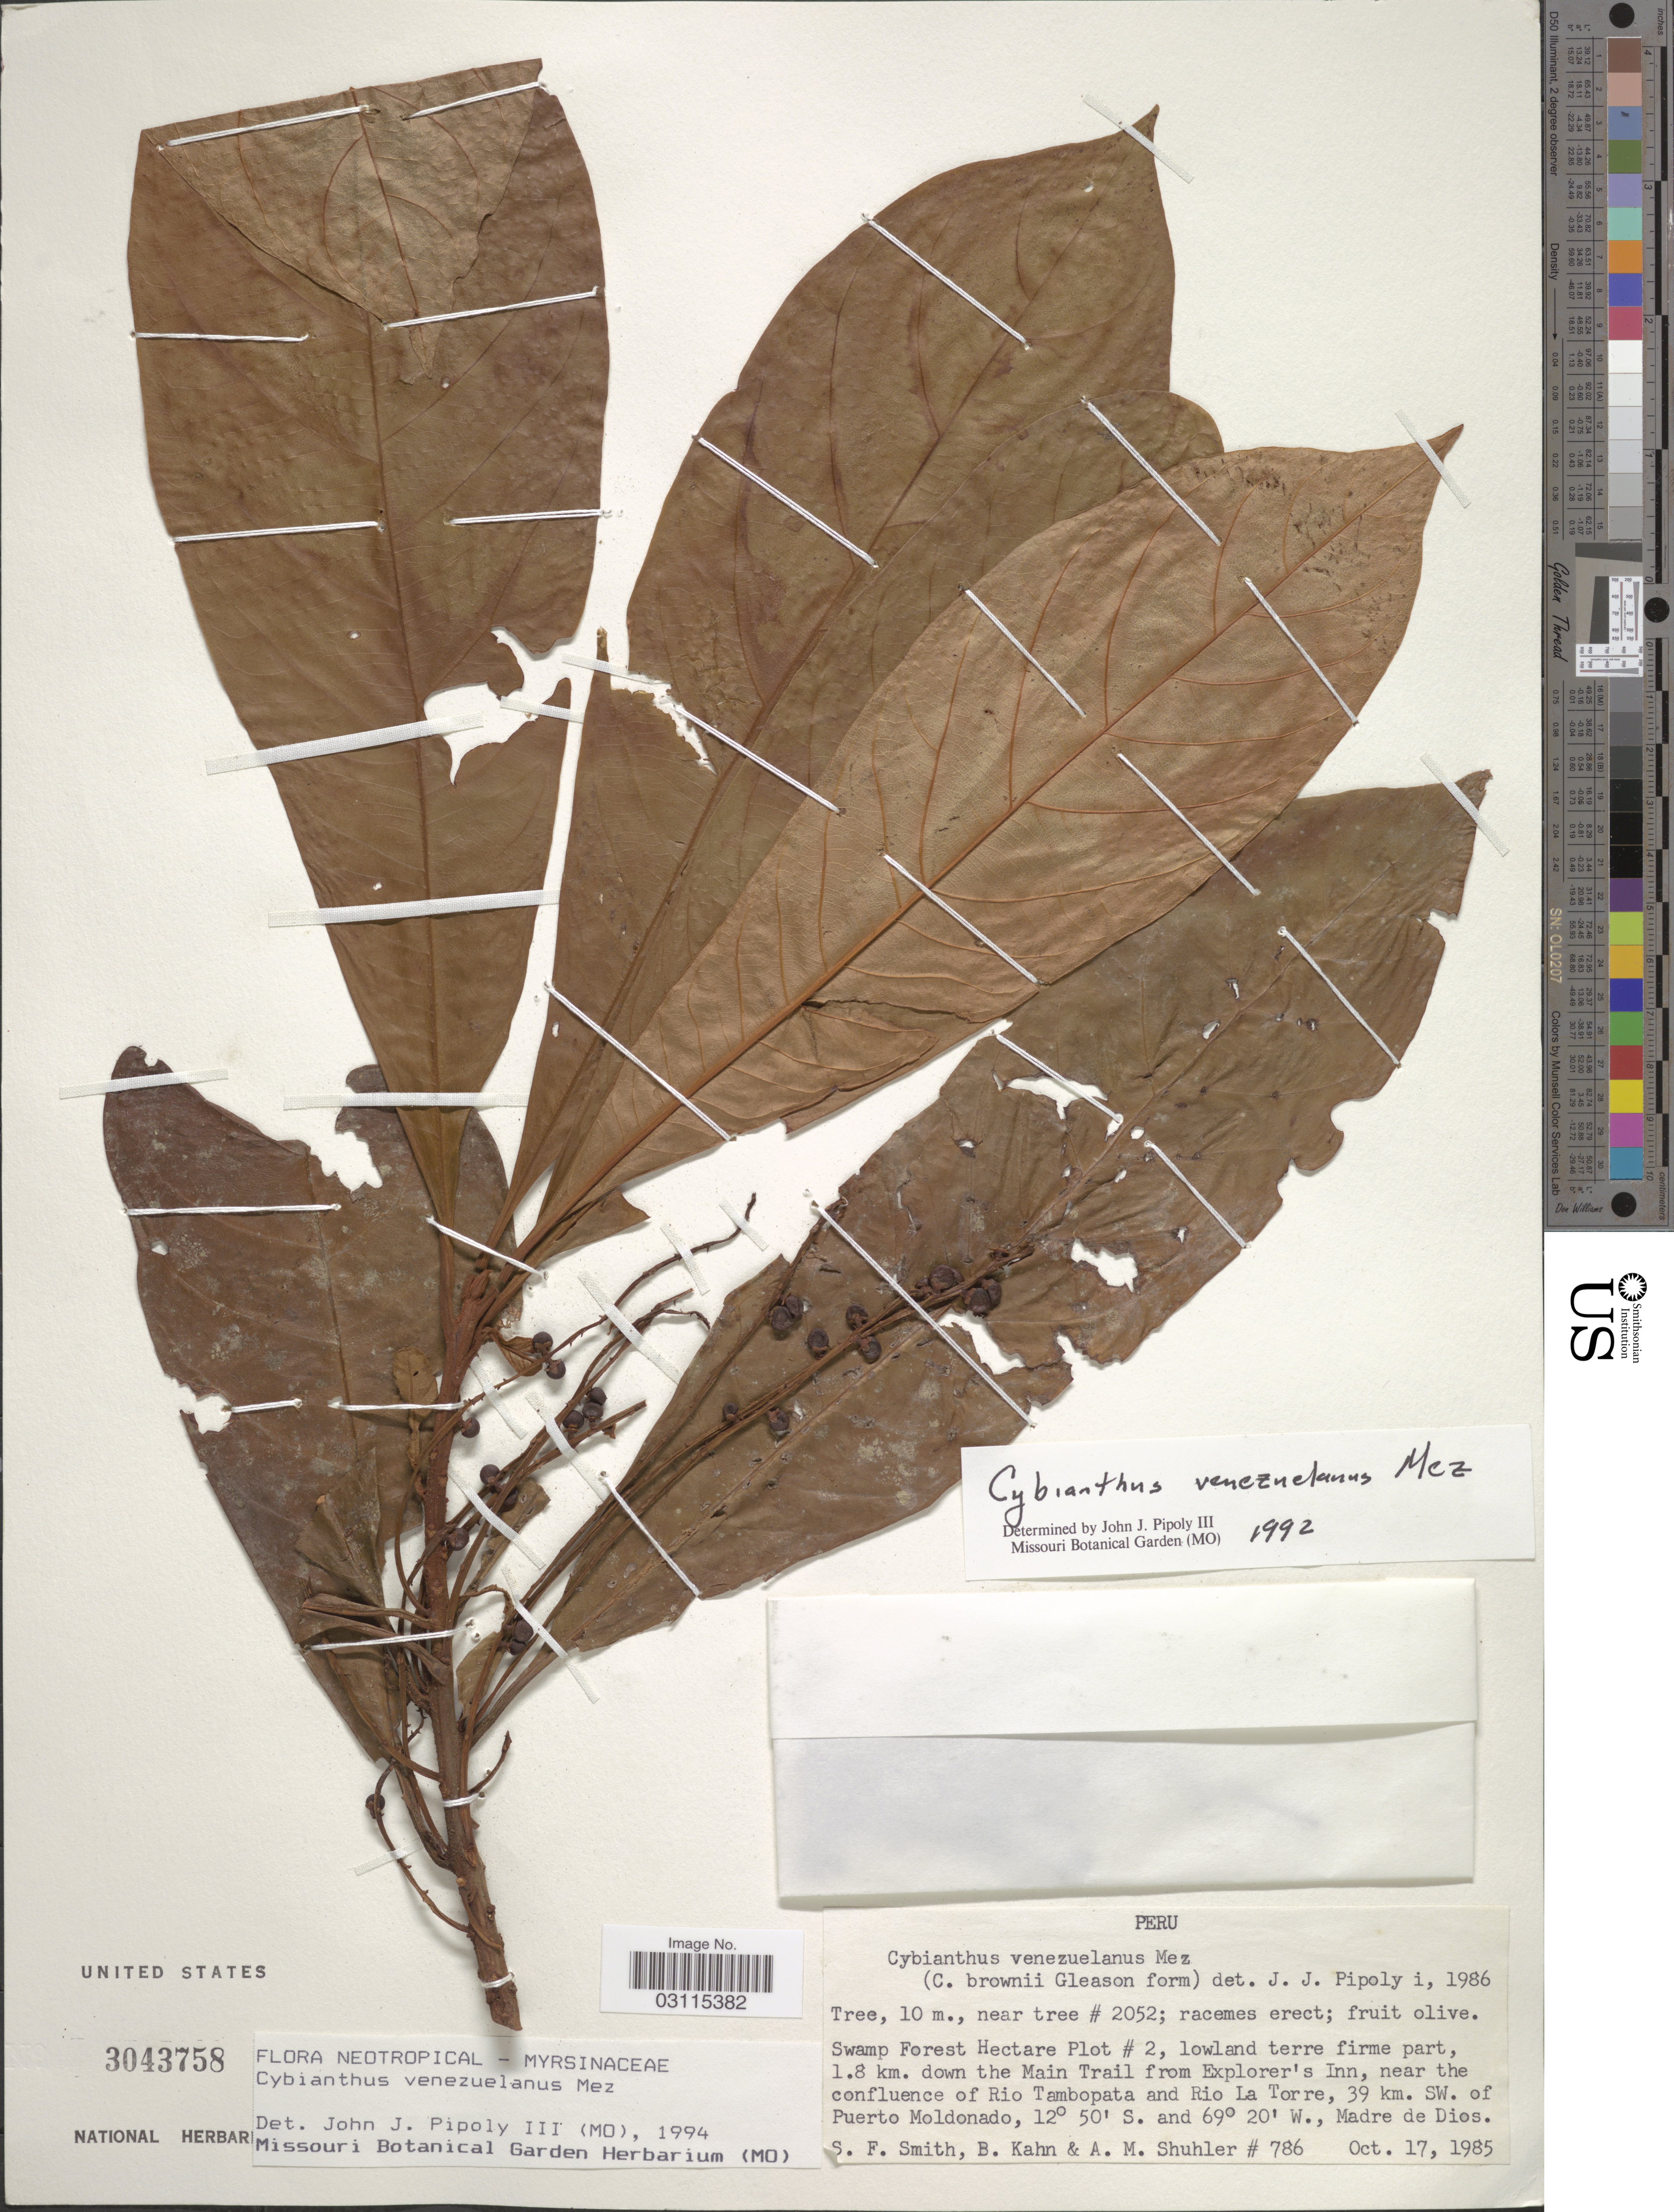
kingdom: Plantae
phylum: Tracheophyta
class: Magnoliopsida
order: Ericales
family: Primulaceae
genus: Cybianthus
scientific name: Cybianthus venezuelanus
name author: Mez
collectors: S.F. Smith, B. Kahn & A. Shuhler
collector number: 786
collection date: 1985-10-17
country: Peru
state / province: Madre de Dios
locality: Swamp Forest Hectare Plot # 2, lowland terre firme part, 1.8 km. down the Main Trail from Explorer's Inn, near the confluence of Rio Tambopata and Rio La Torre, 39 km. SW. of Puerto Moldonado.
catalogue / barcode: US 3043758